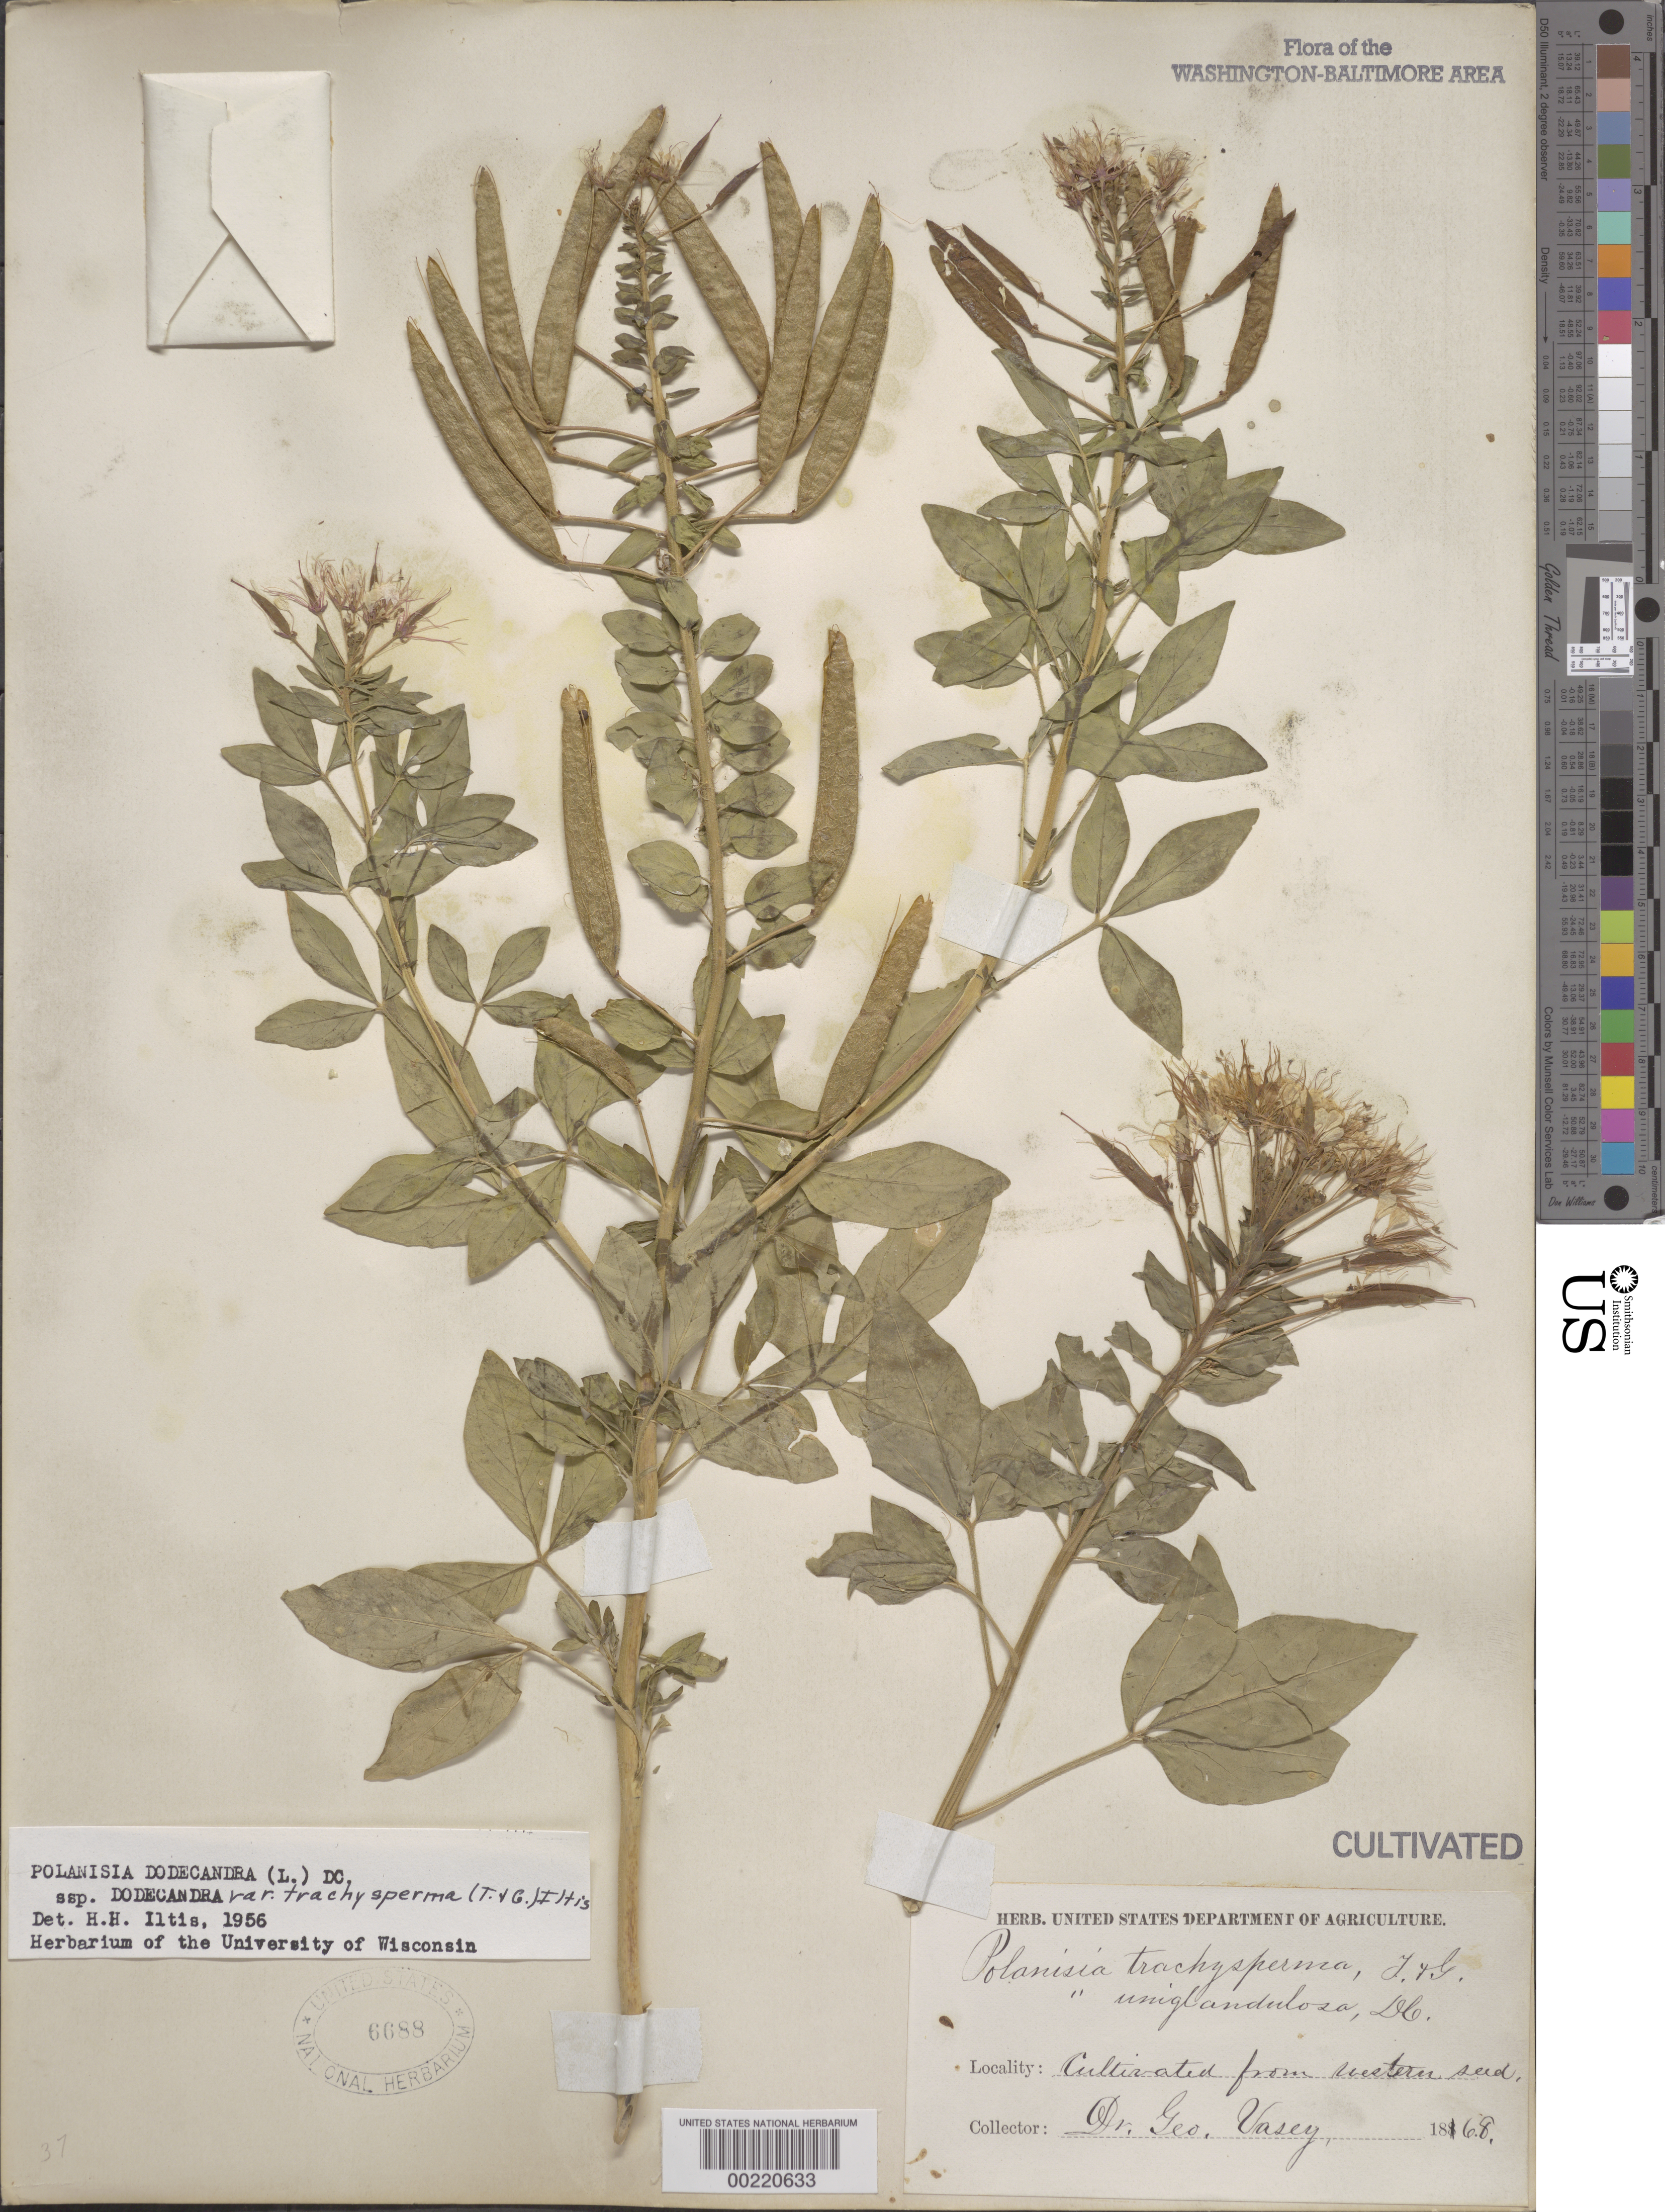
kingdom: Plantae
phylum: Tracheophyta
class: Magnoliopsida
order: Brassicales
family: Cleomaceae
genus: Polanisia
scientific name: Polanisia trachysperma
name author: Torr. & A. Gray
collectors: G. R. Vasey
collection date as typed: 1868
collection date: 1868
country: United States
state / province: District of Columbia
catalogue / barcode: US 6688